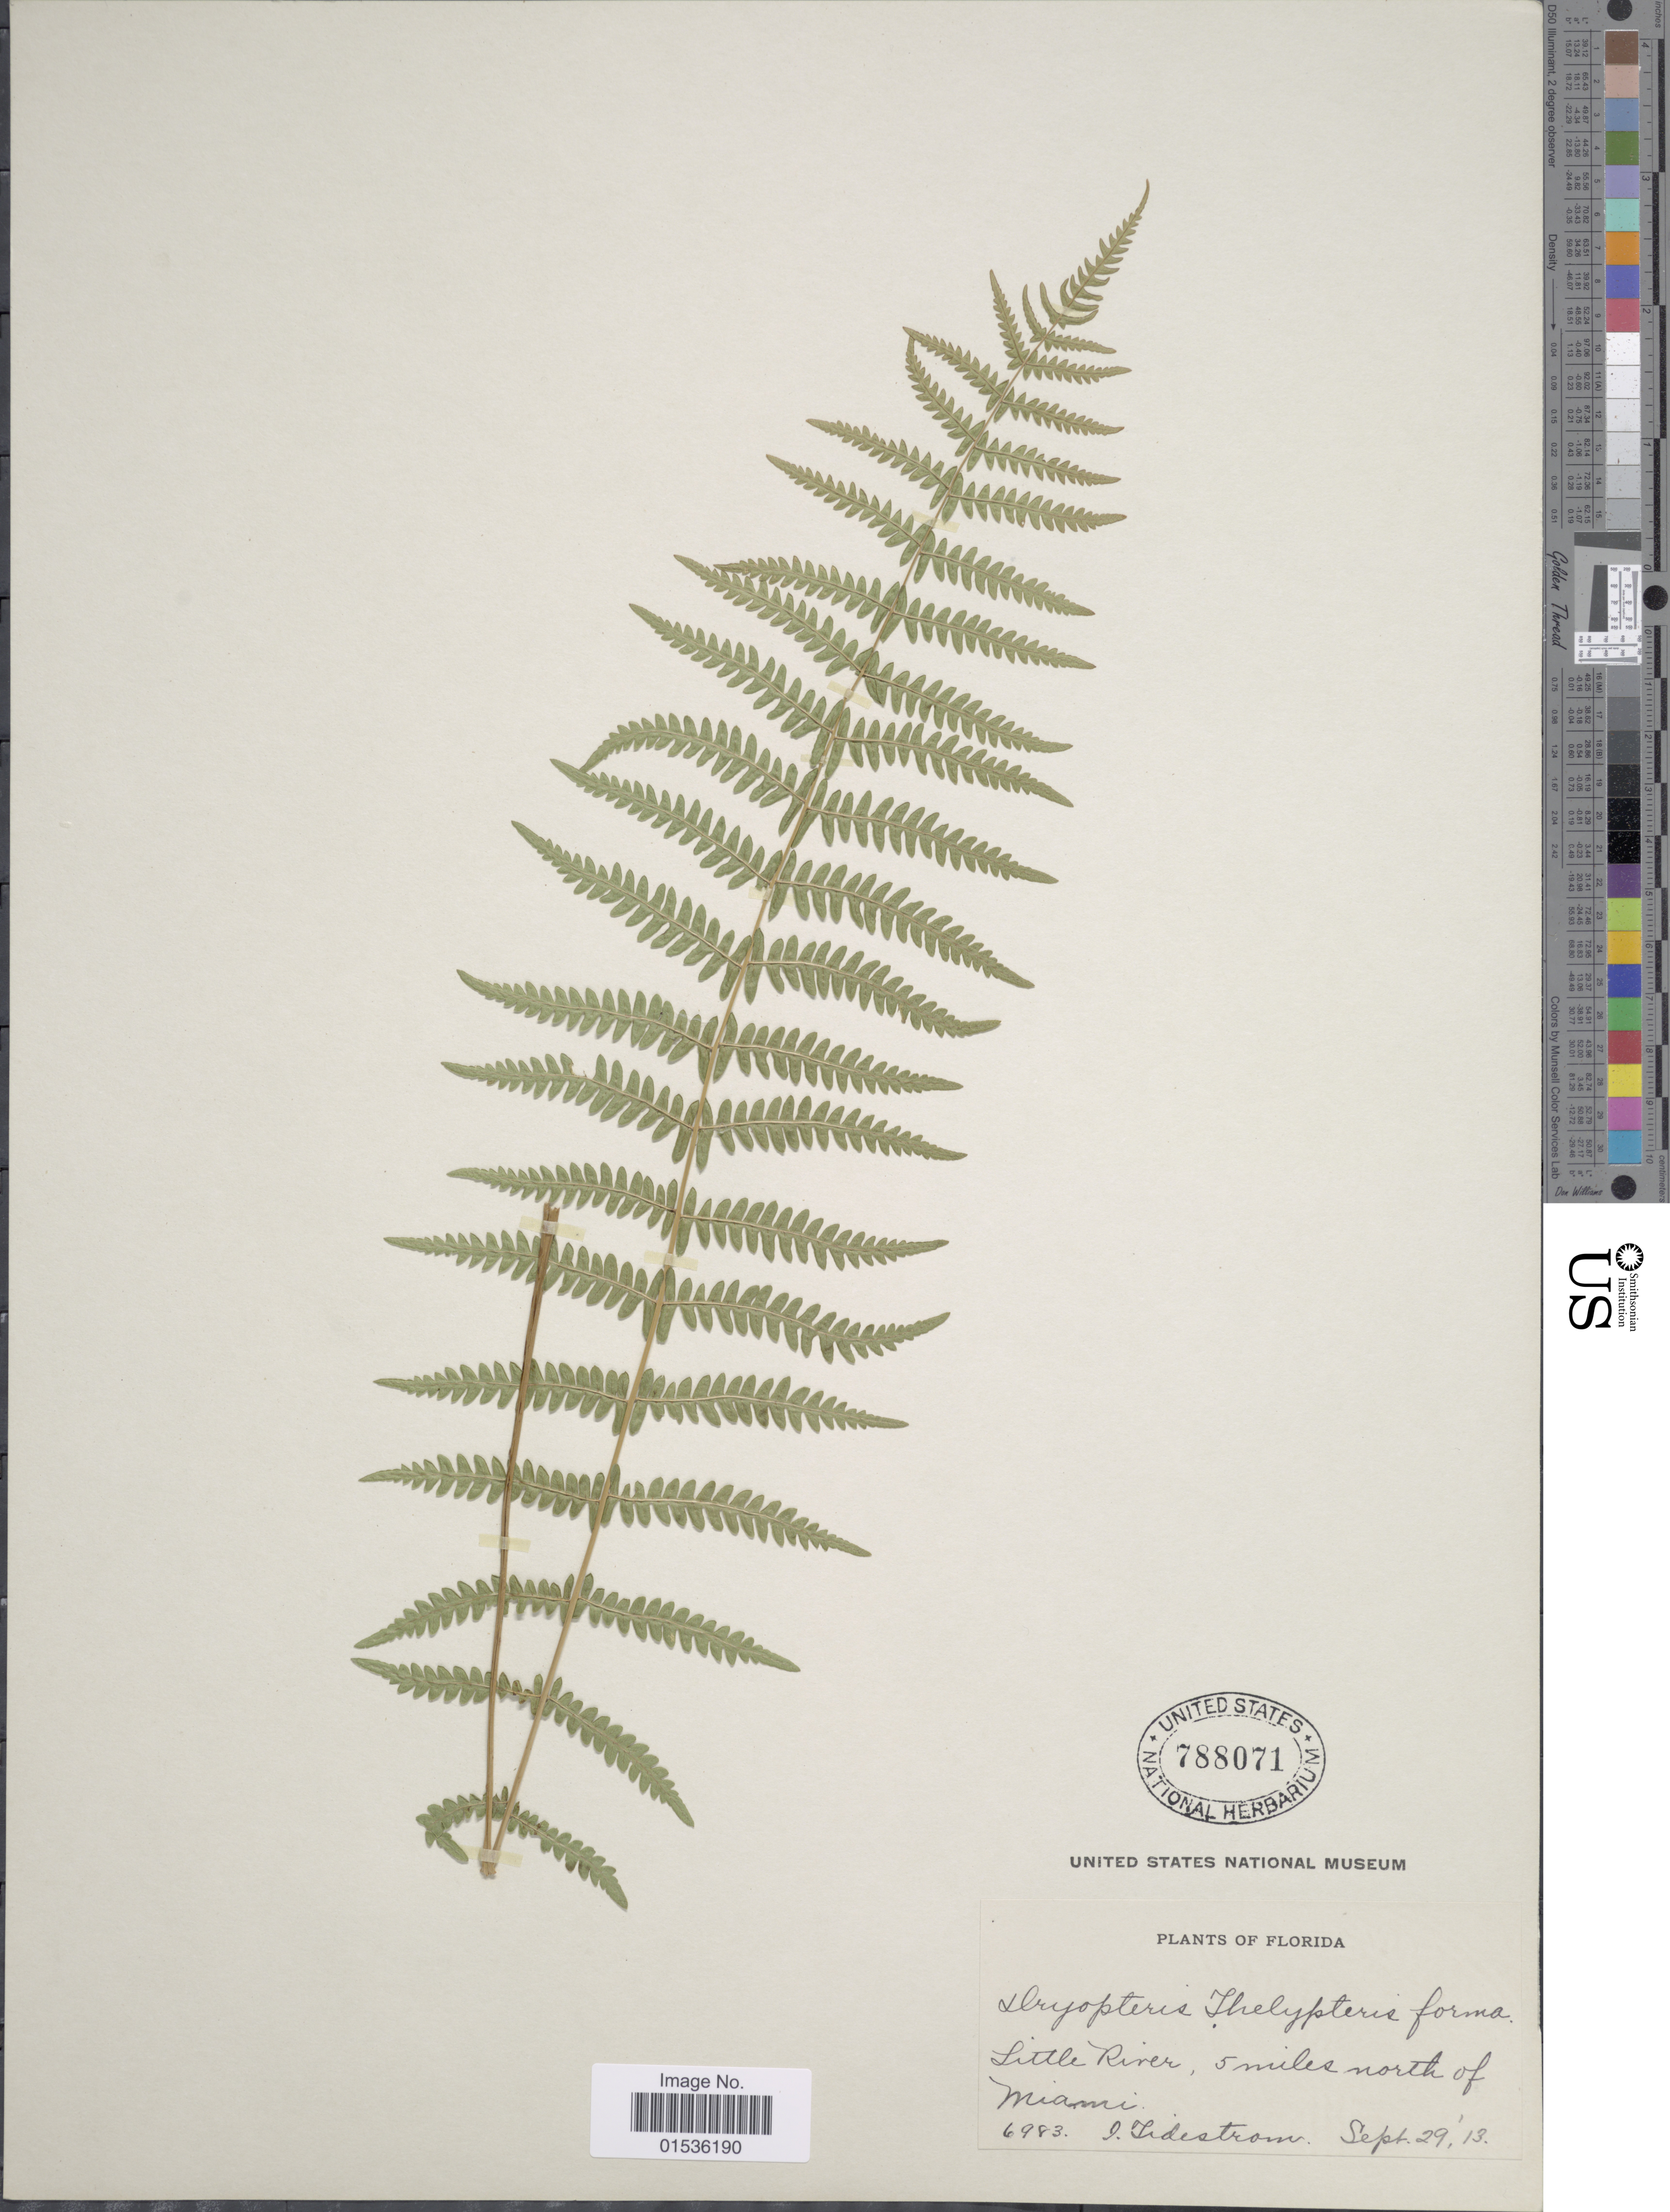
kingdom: Plantae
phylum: Tracheophyta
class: Polypodiopsida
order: Polypodiales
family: Thelypteridaceae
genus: Phegopteris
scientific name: Phegopteris connectilis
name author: (Michx.) Watt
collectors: J. Tidestrom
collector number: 6983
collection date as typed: Transcribed d/m/y: 29/9/13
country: United States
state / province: Florida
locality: Florida, Little River, 5 miles north of Miami.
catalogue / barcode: US 788071